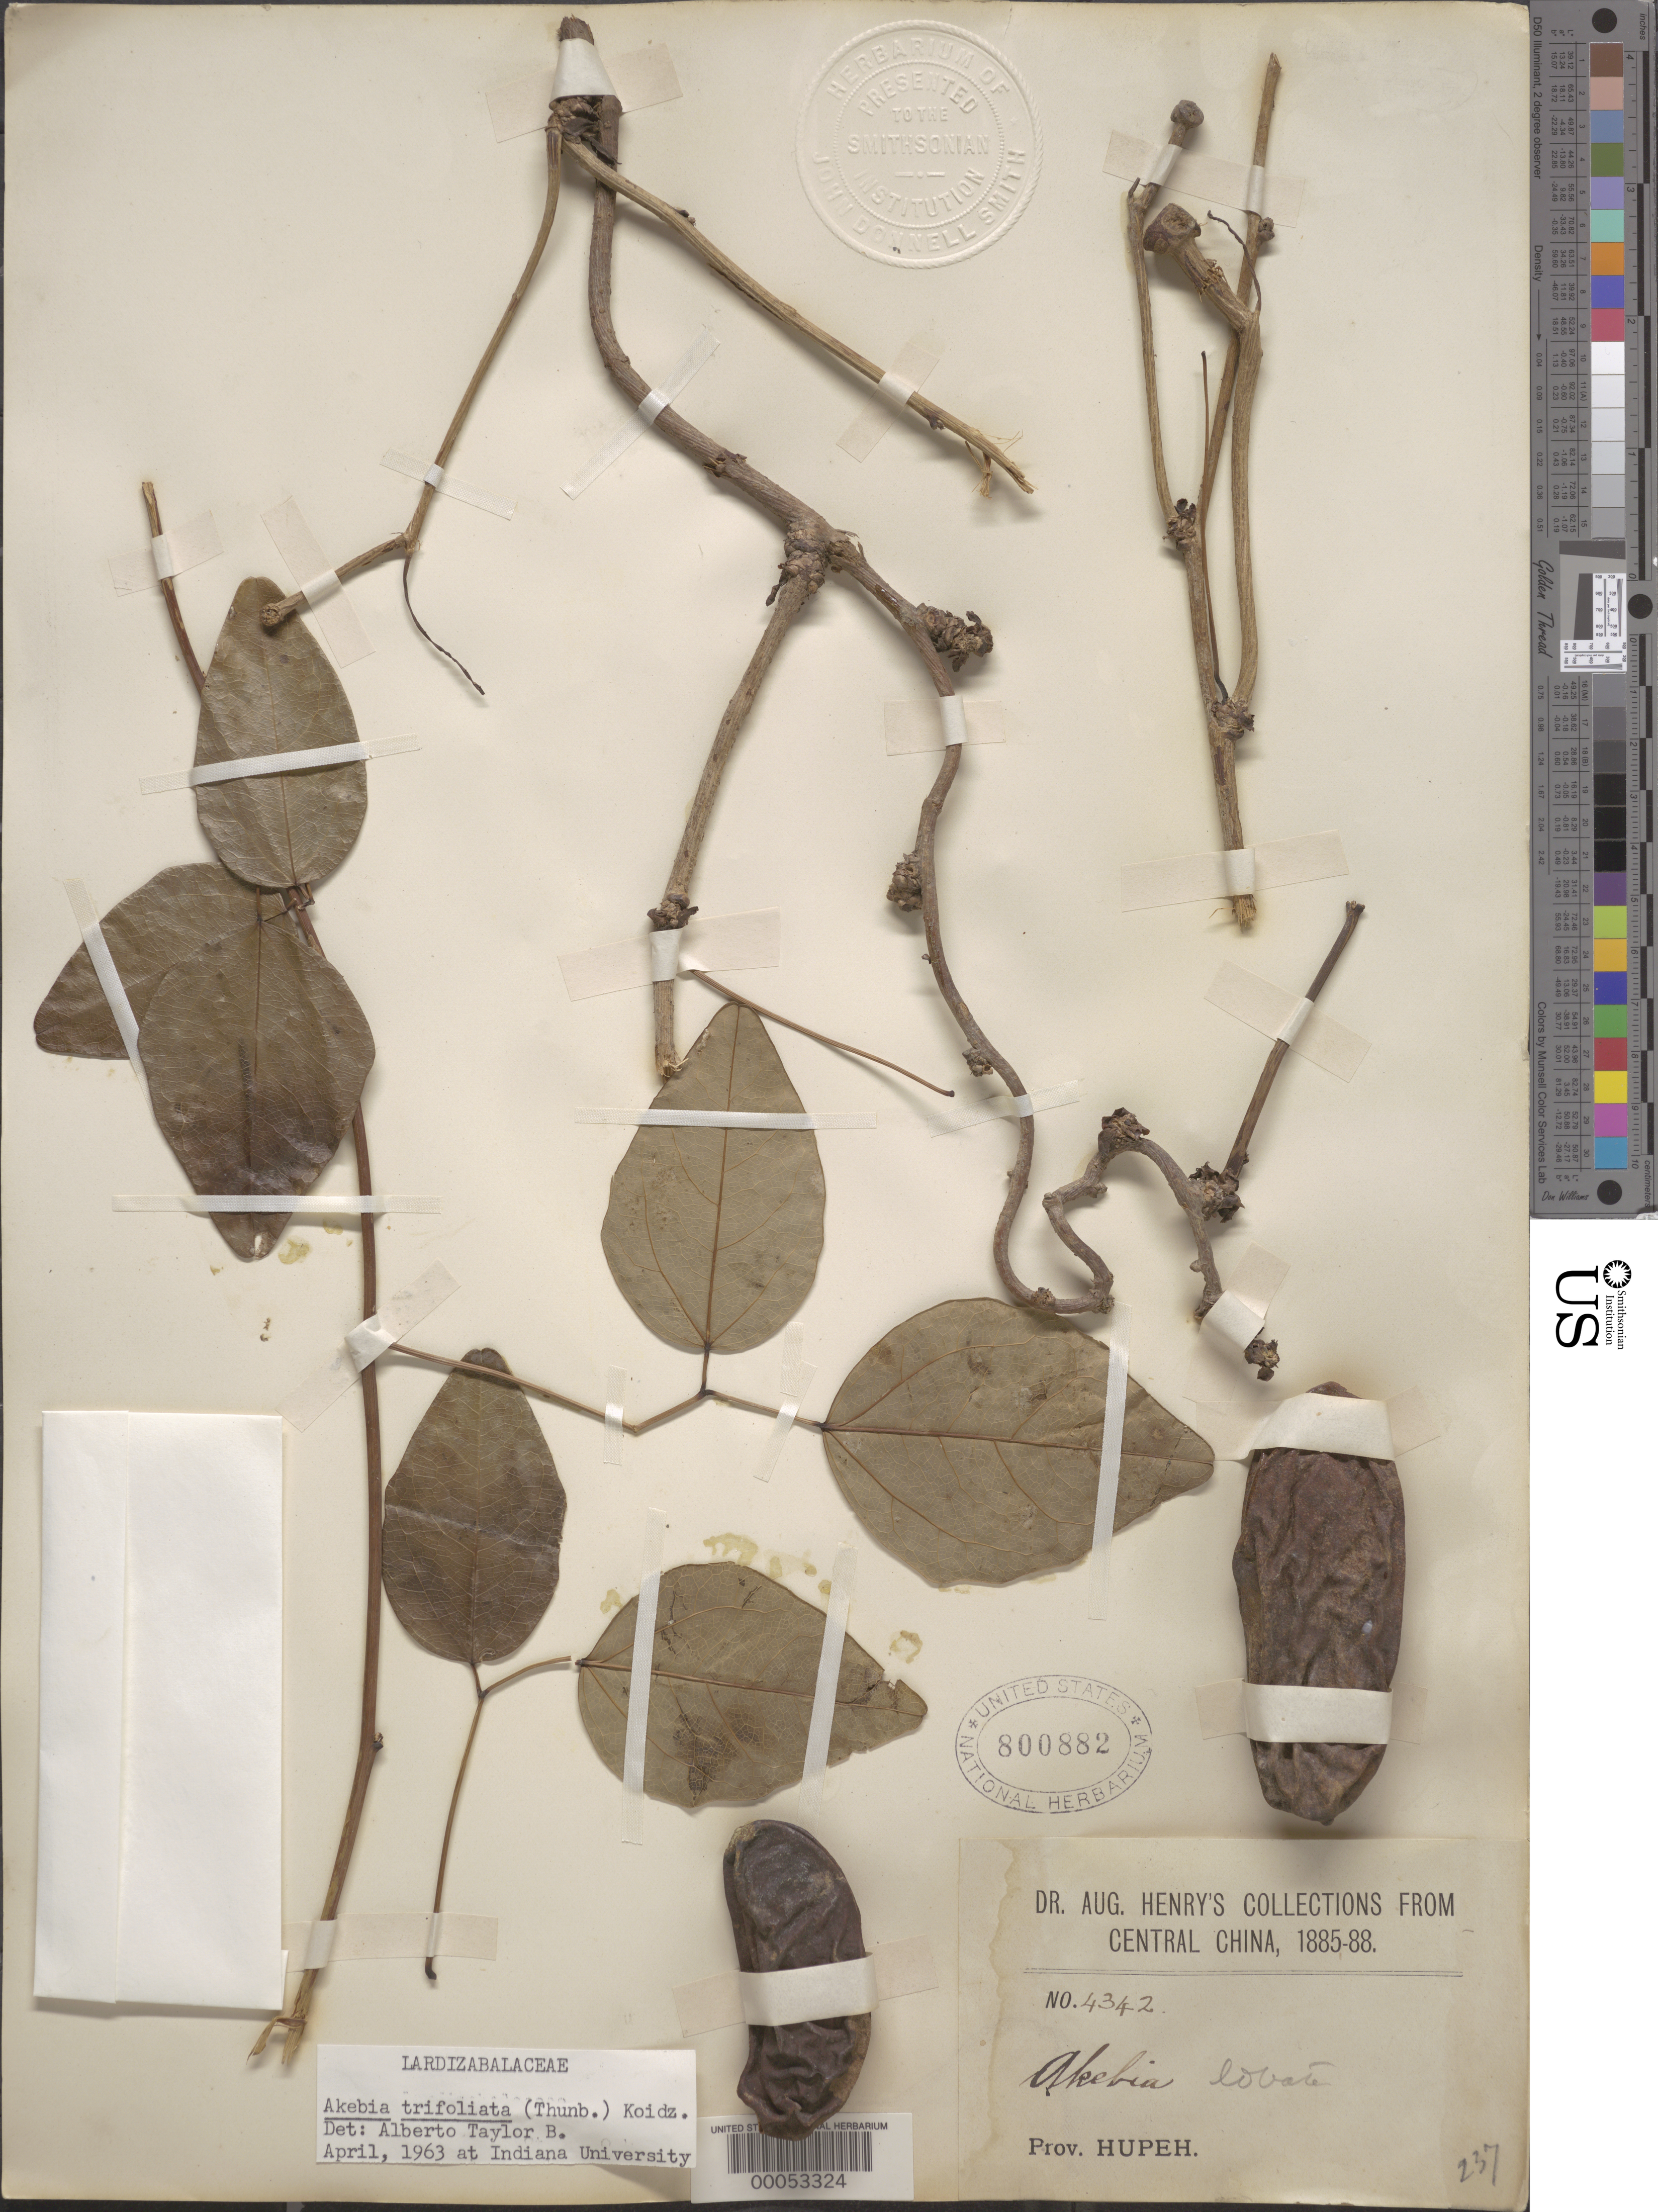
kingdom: Plantae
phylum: Tracheophyta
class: Magnoliopsida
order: Ranunculales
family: Lardizabalaceae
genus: Akebia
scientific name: Akebia trifoliata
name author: (Thunb.) Koidz.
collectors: A. Henry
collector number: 4342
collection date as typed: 1885 to -- -- 1888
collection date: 1885/1888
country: China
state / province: Hubei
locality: Prov. Hupeh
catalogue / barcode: US 800882